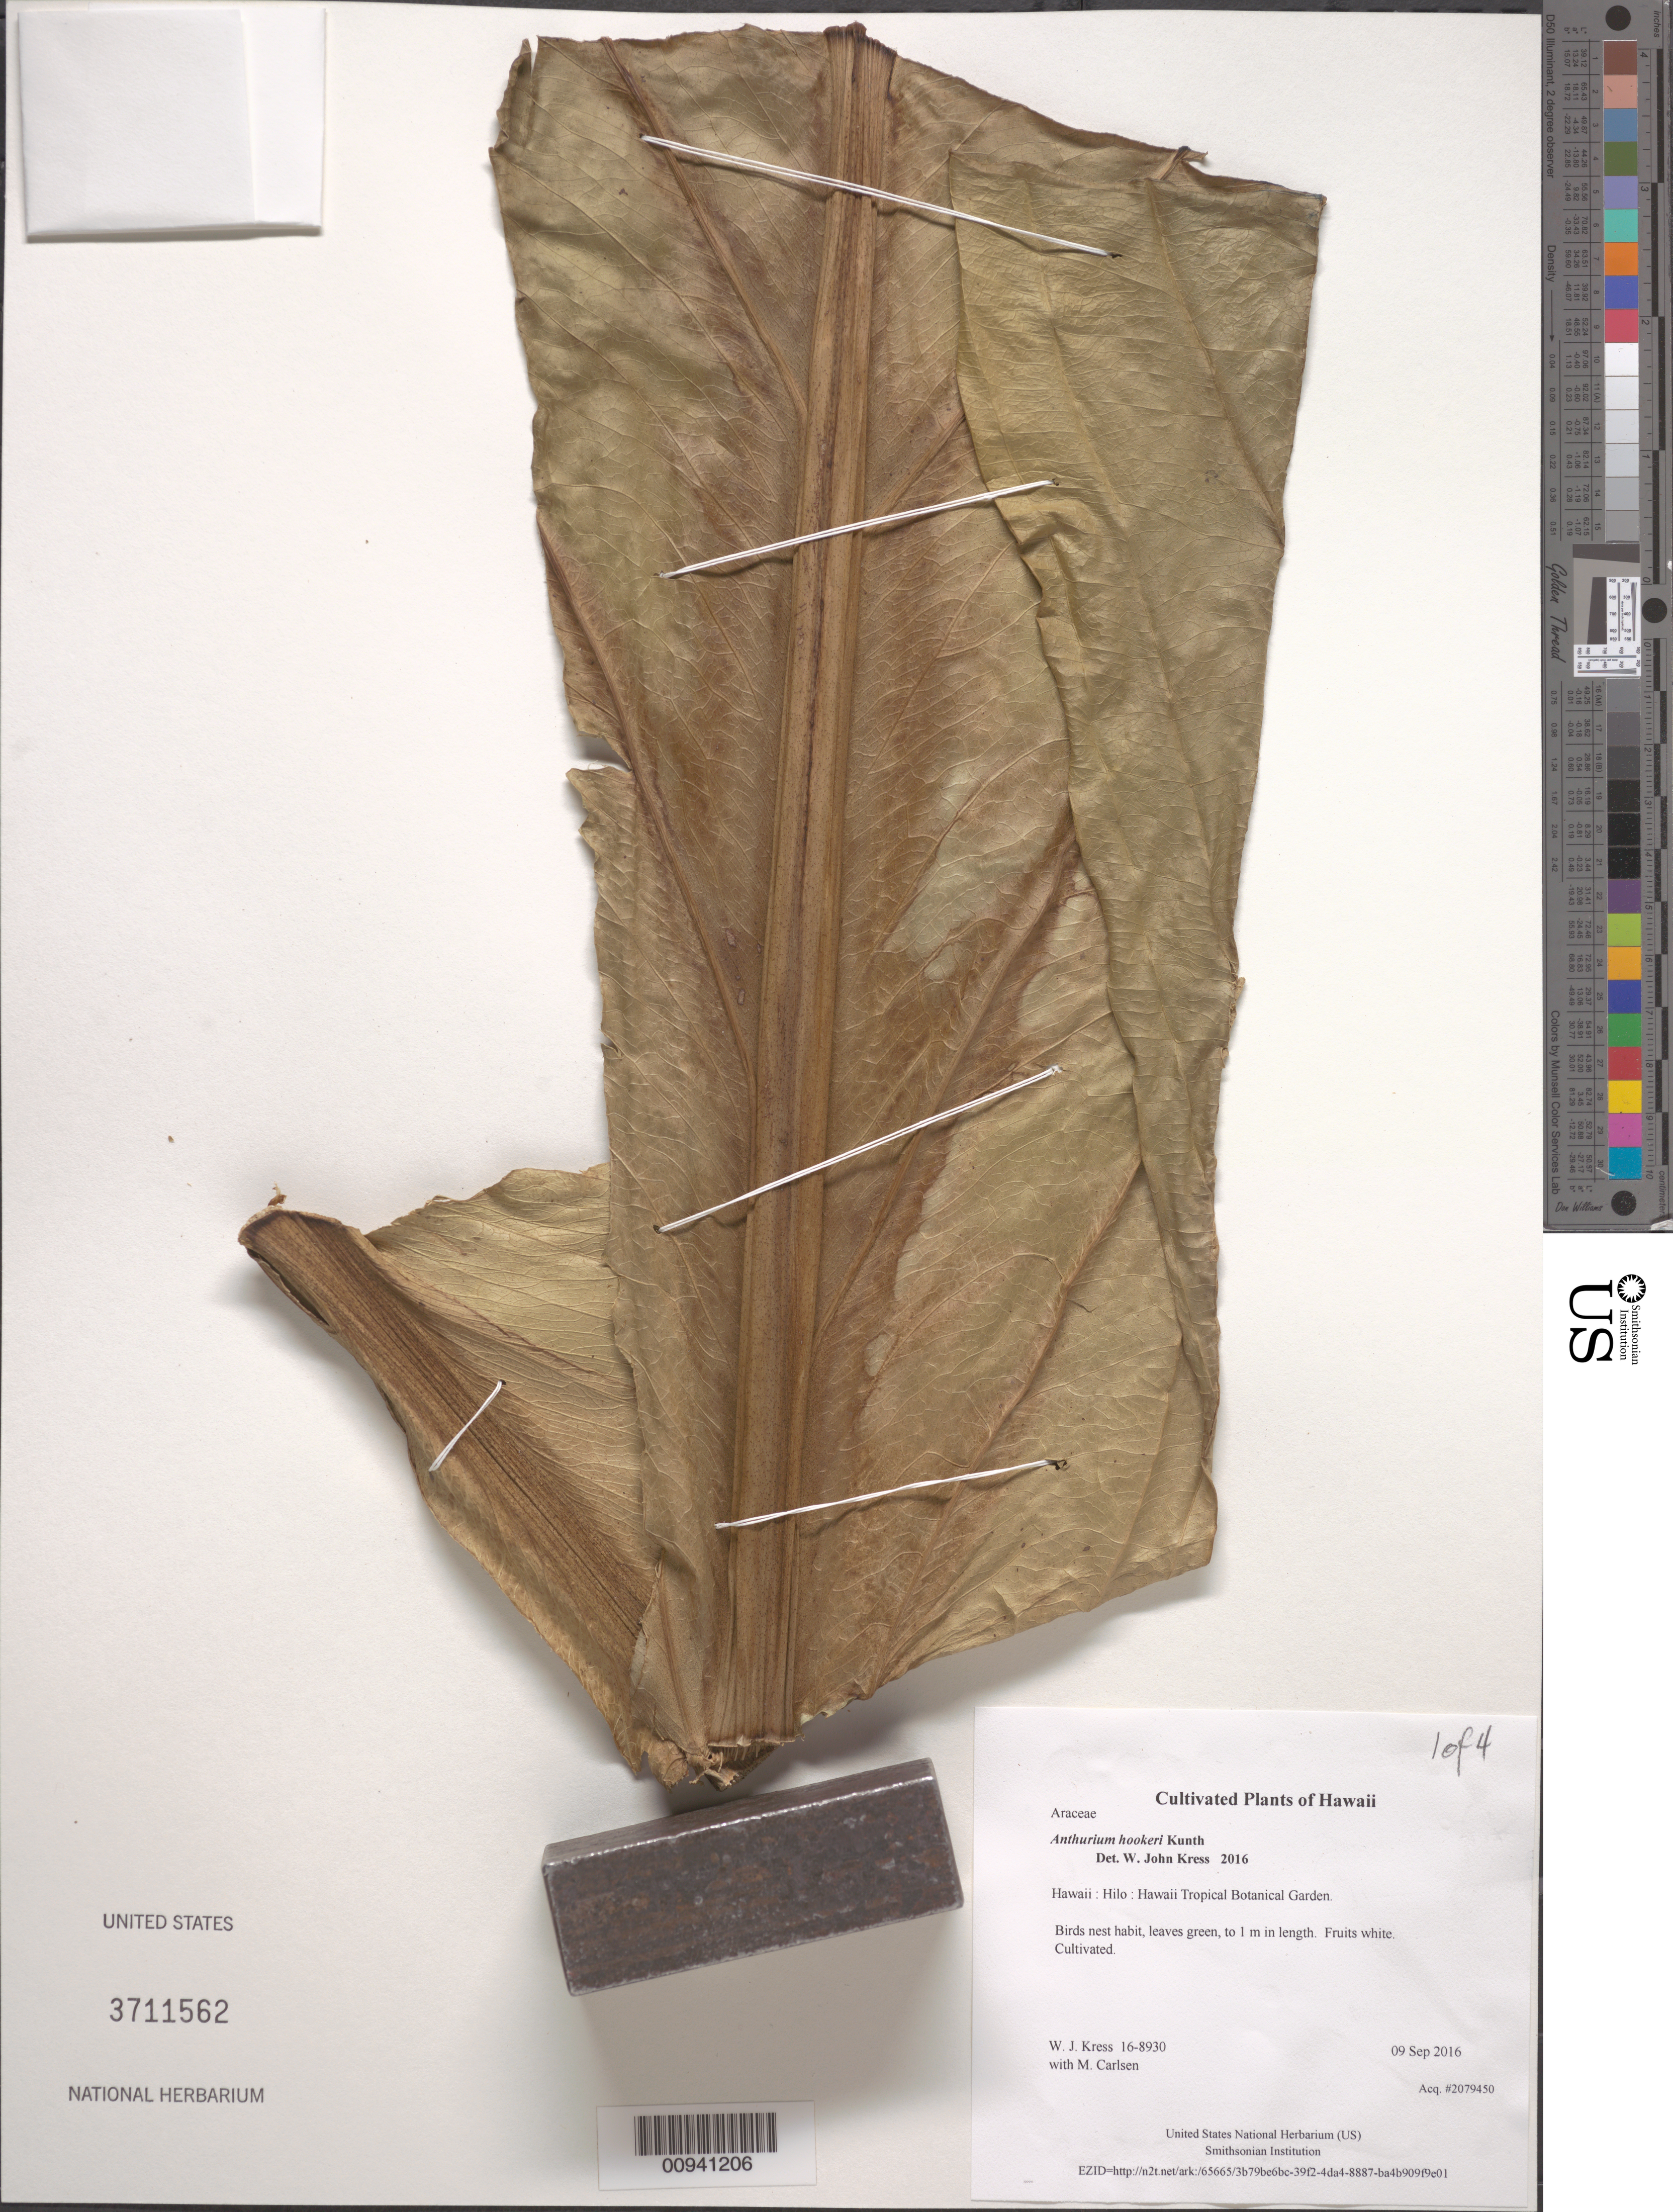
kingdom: Plantae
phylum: Tracheophyta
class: Liliopsida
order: Alismatales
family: Araceae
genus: Anthurium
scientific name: Anthurium hookeri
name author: Kunth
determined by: Kress, W. J., (US), Smithsonian Institution - National Museum of Natural History (UNITED STATES)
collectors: W. J. Kress & M. M. Carlsen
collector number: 16-8930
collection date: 2016-09-09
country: United States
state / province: Hawaii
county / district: Hawaii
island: Hawaii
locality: Hawaii Tropical Botanical Garden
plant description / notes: Frozen tissue stored in Biorepository at AG5NO31; dried tissue stored at AG5NO32.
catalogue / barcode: US 3711562